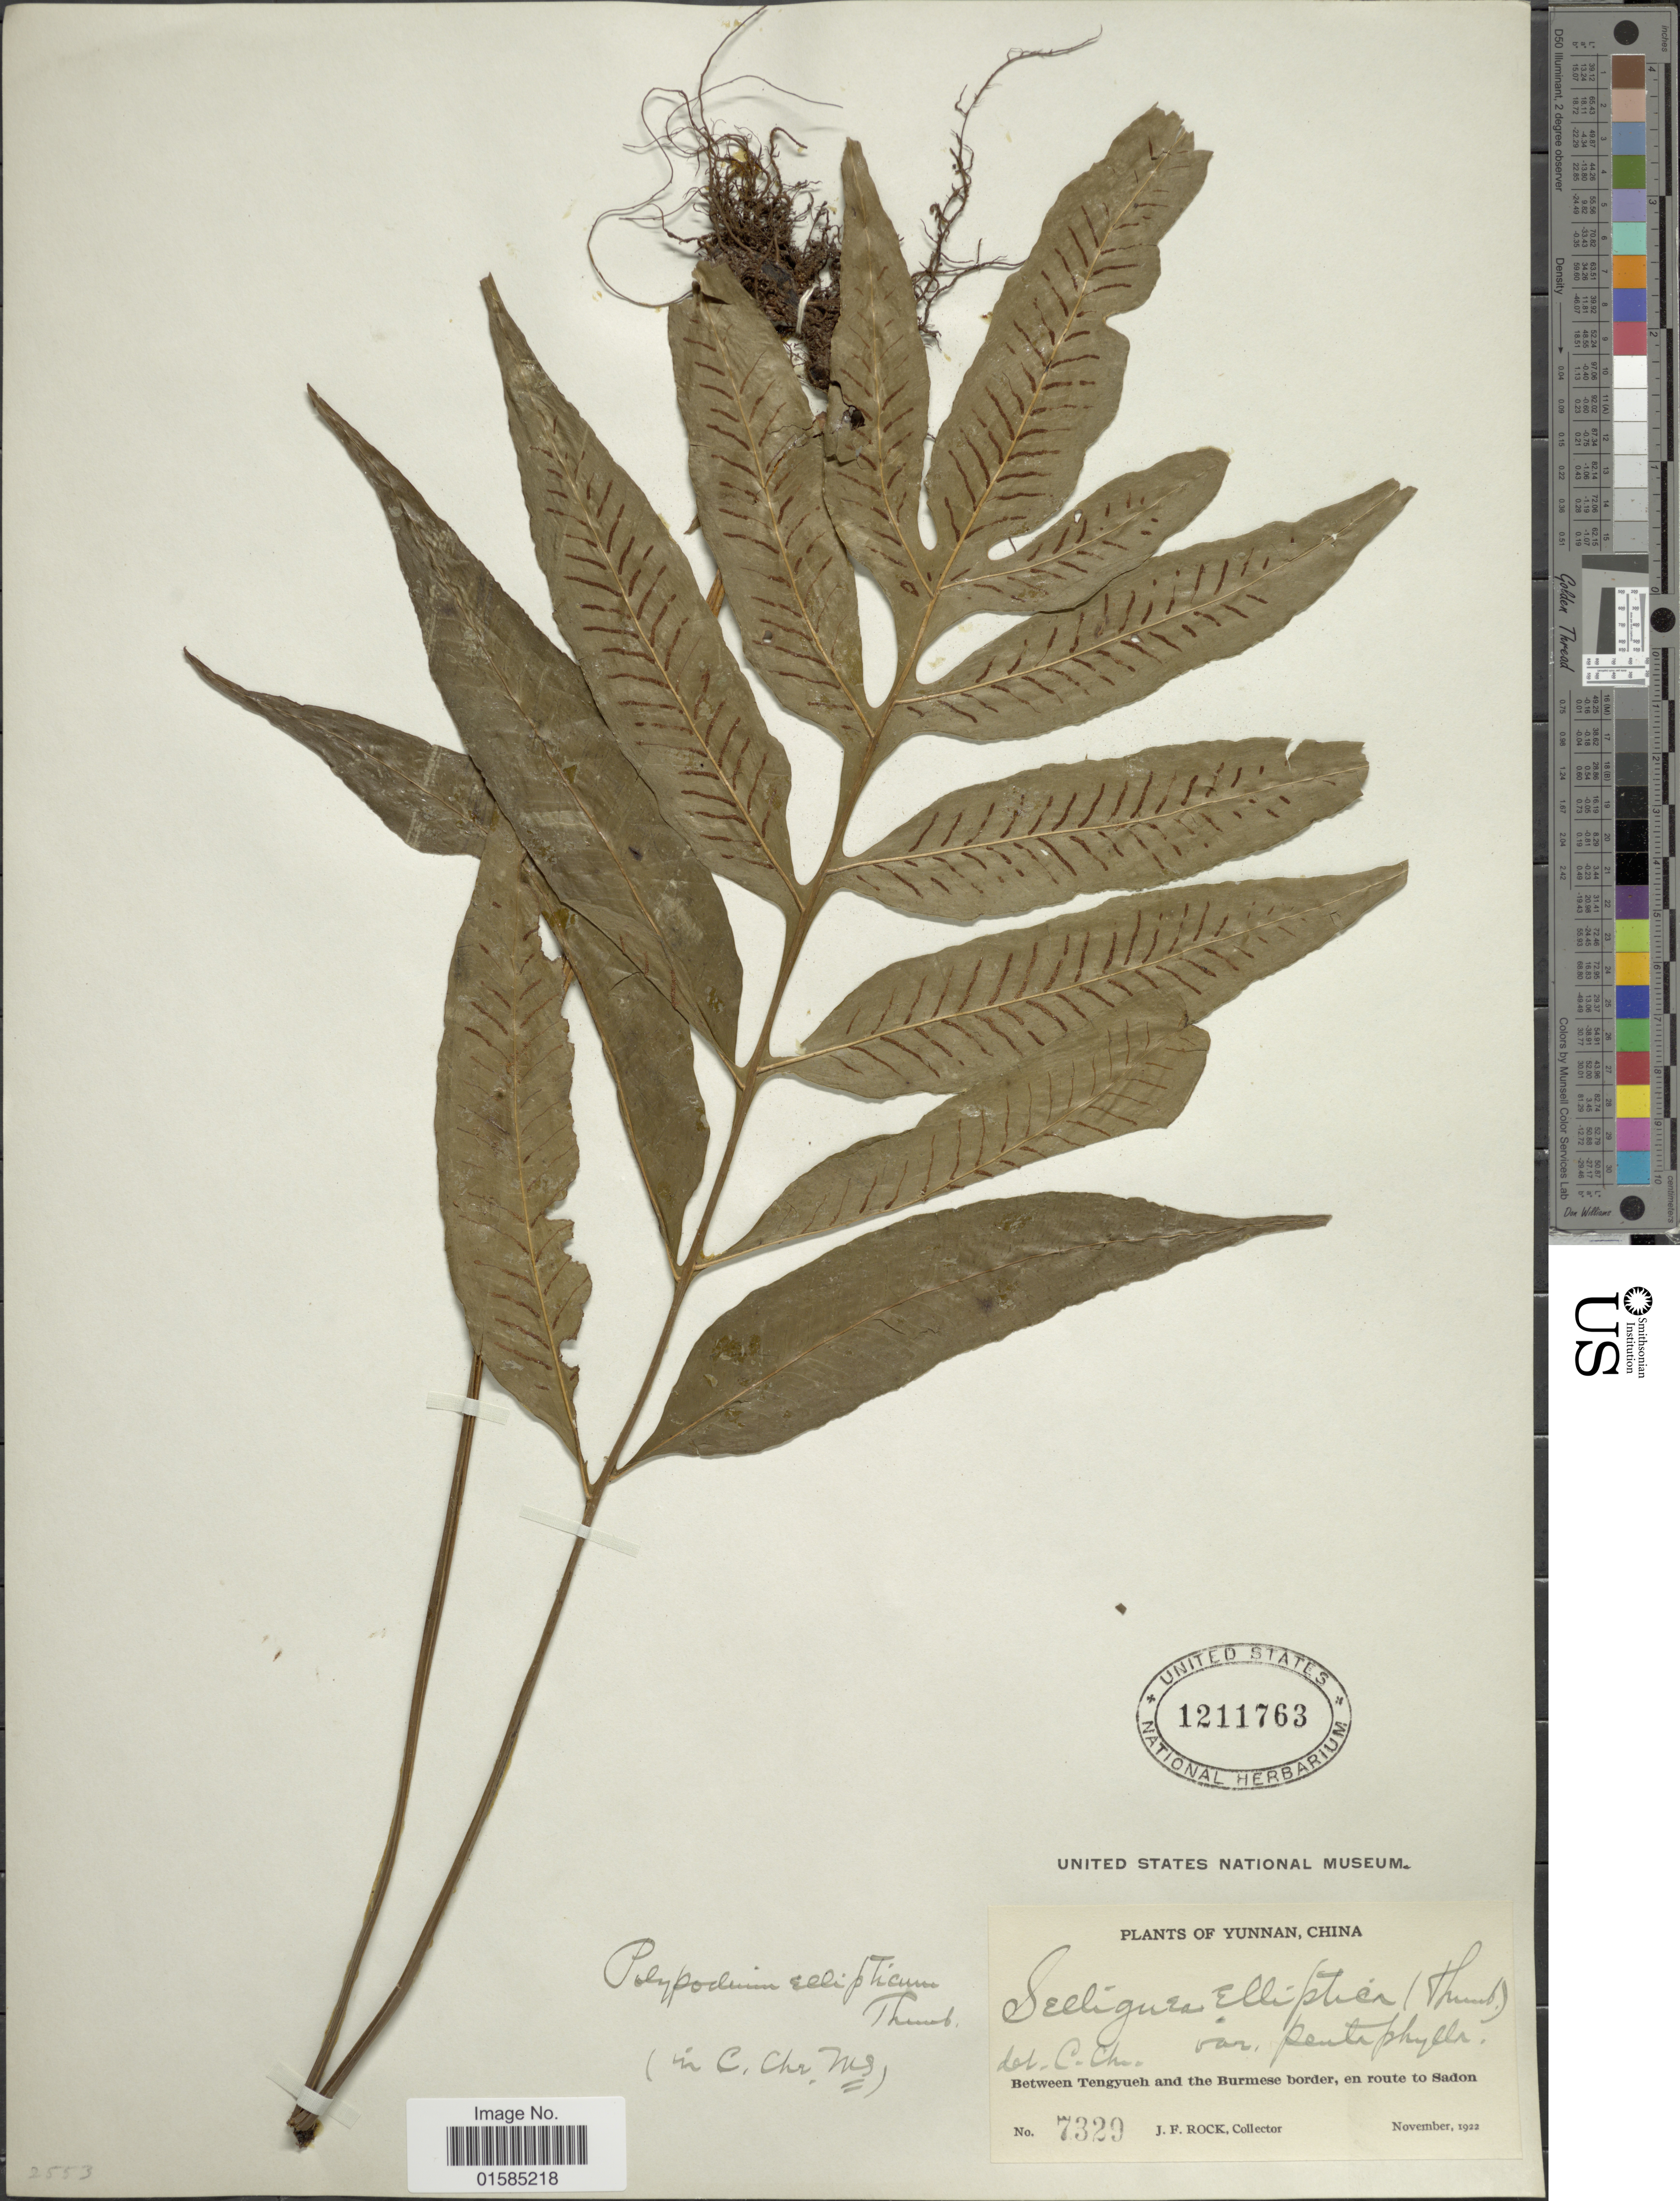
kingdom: Plantae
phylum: Tracheophyta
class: Polypodiopsida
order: Polypodiales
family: Polypodiaceae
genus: Leptochilus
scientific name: Leptochilus ellipticus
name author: (Thunb.) Noot.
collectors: J. Rock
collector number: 7329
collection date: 1922-11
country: China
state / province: Yunnan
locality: Southern Yunnan, China, between Tengyueh and the Burmese border, en route to Sadon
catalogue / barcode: US 1211763